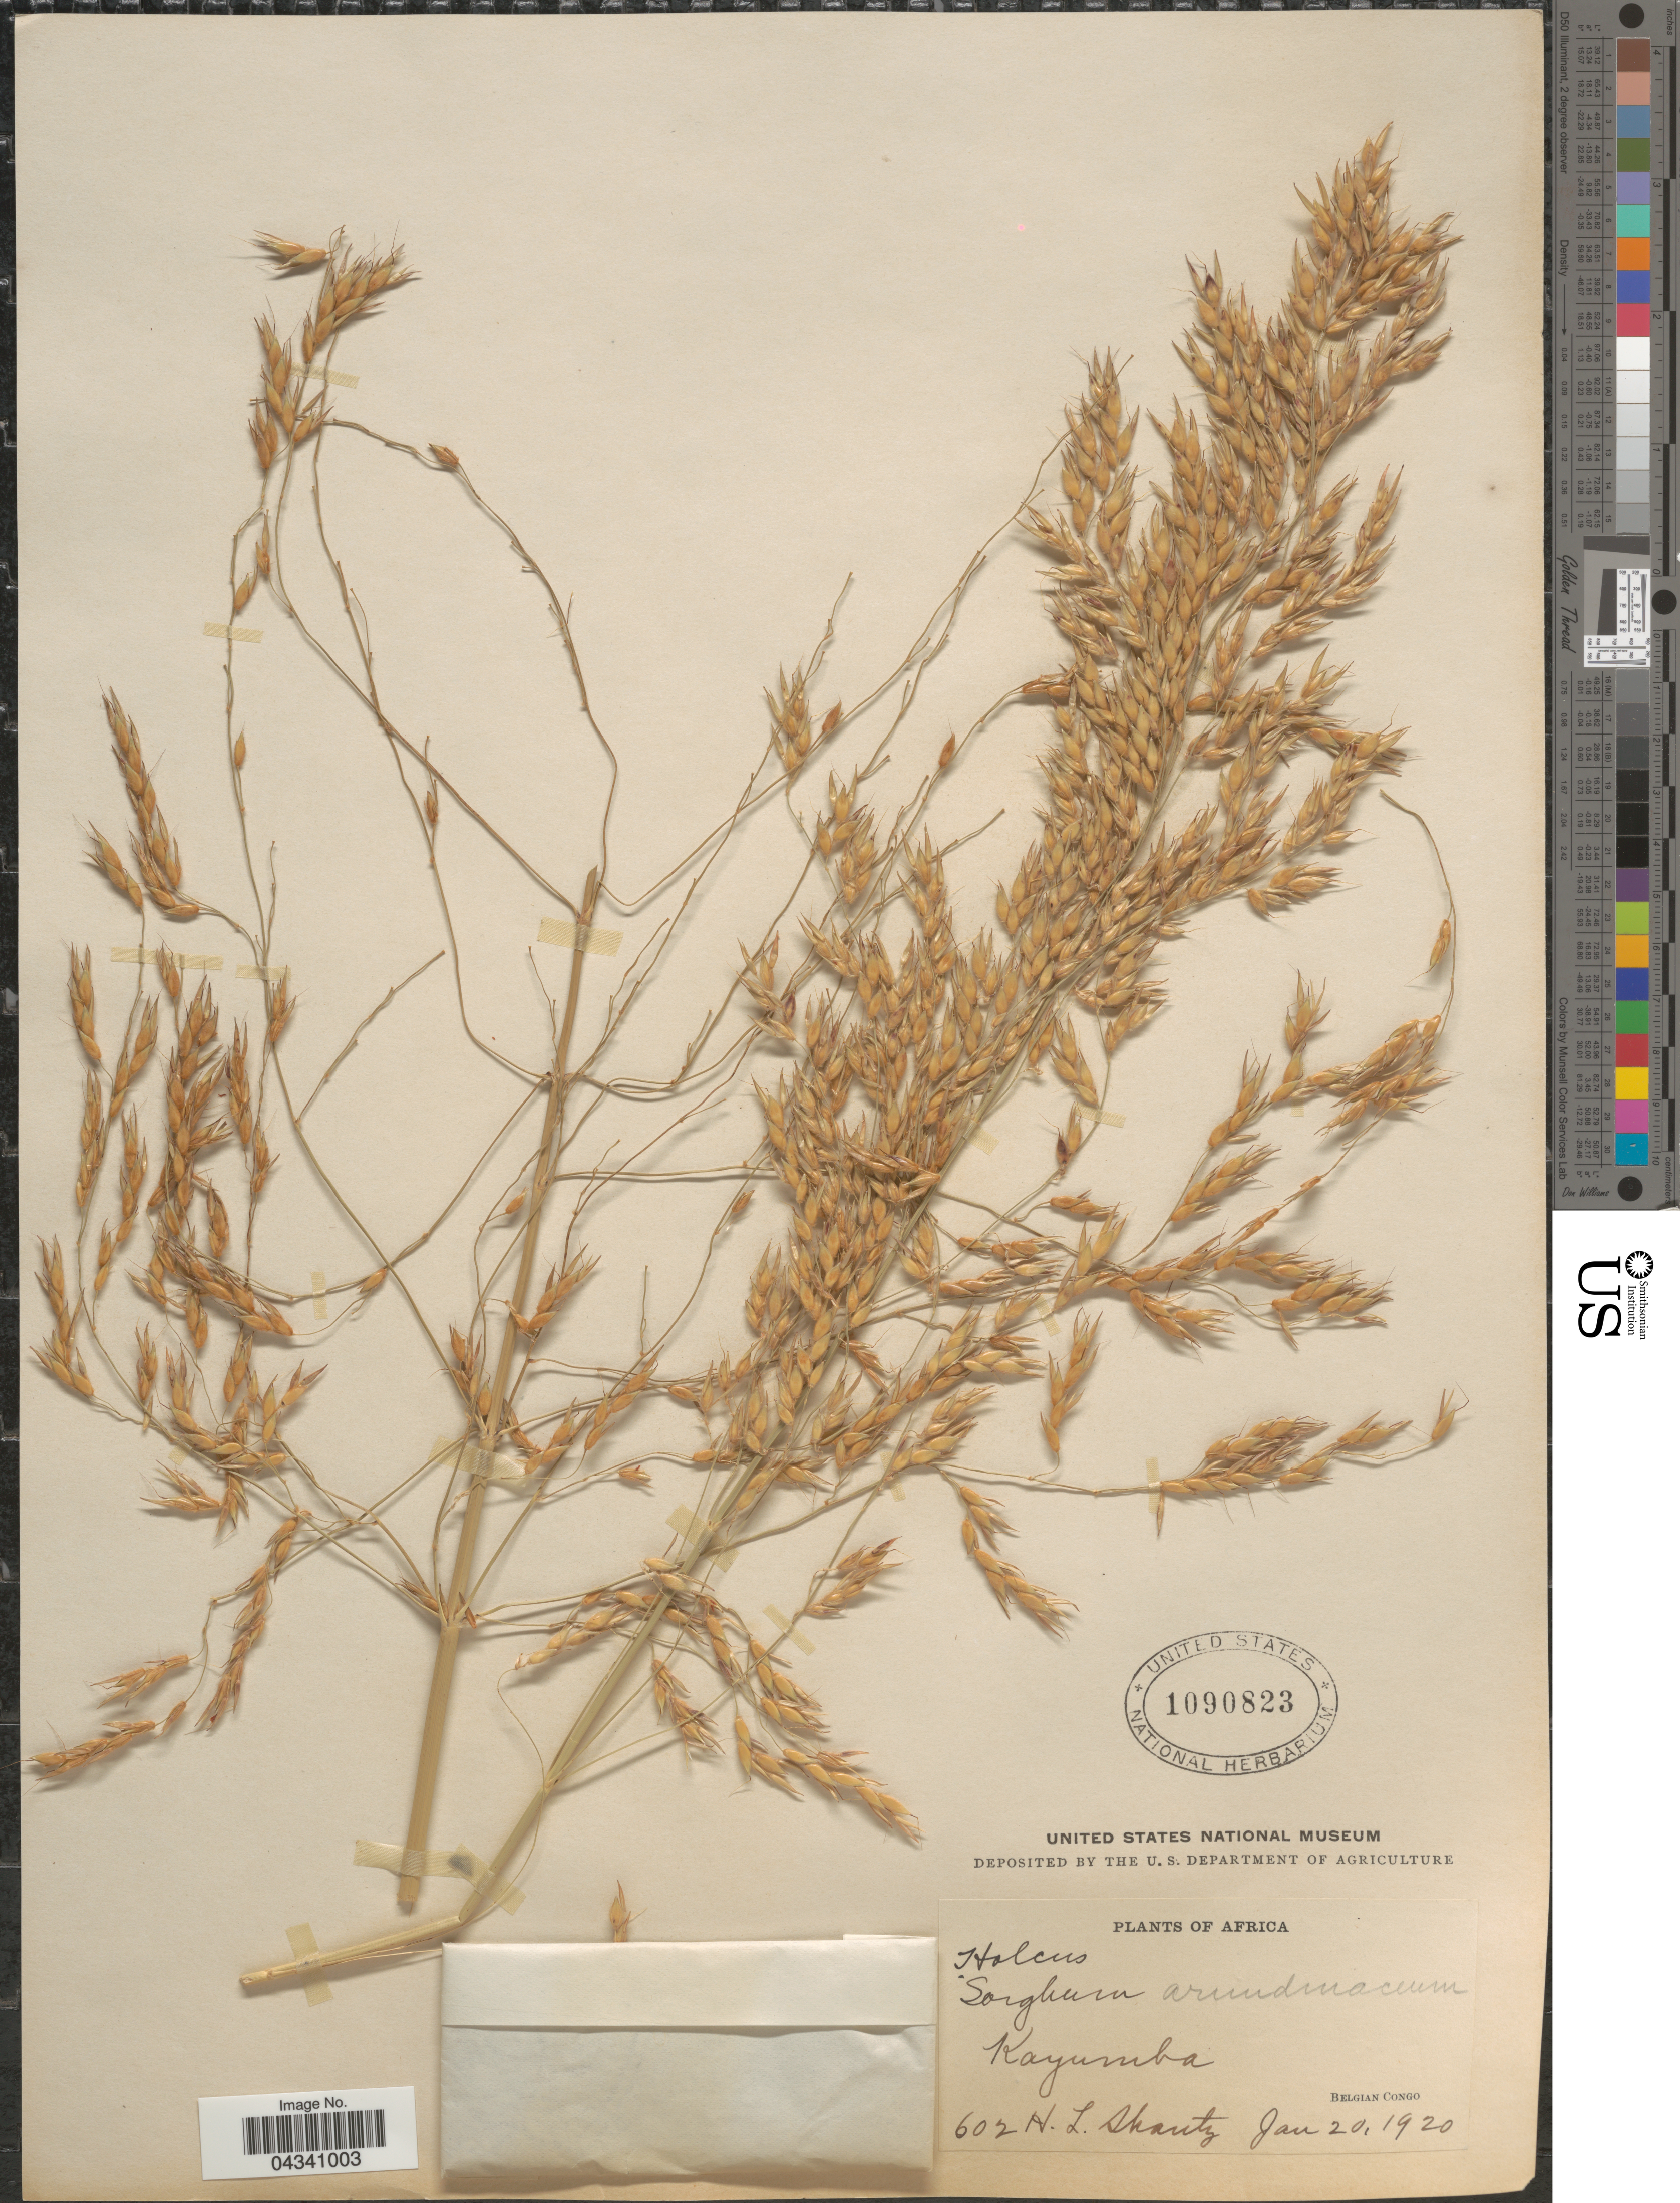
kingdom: Plantae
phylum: Tracheophyta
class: Liliopsida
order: Poales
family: Poaceae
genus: Sorghum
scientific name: Sorghum arundinaceum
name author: (Desv.) Stapf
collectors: H. Shantz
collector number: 602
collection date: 1920-01-20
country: Congo, Democratic Republic of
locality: Kayumba. Belgian Congo.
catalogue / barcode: US 1090823